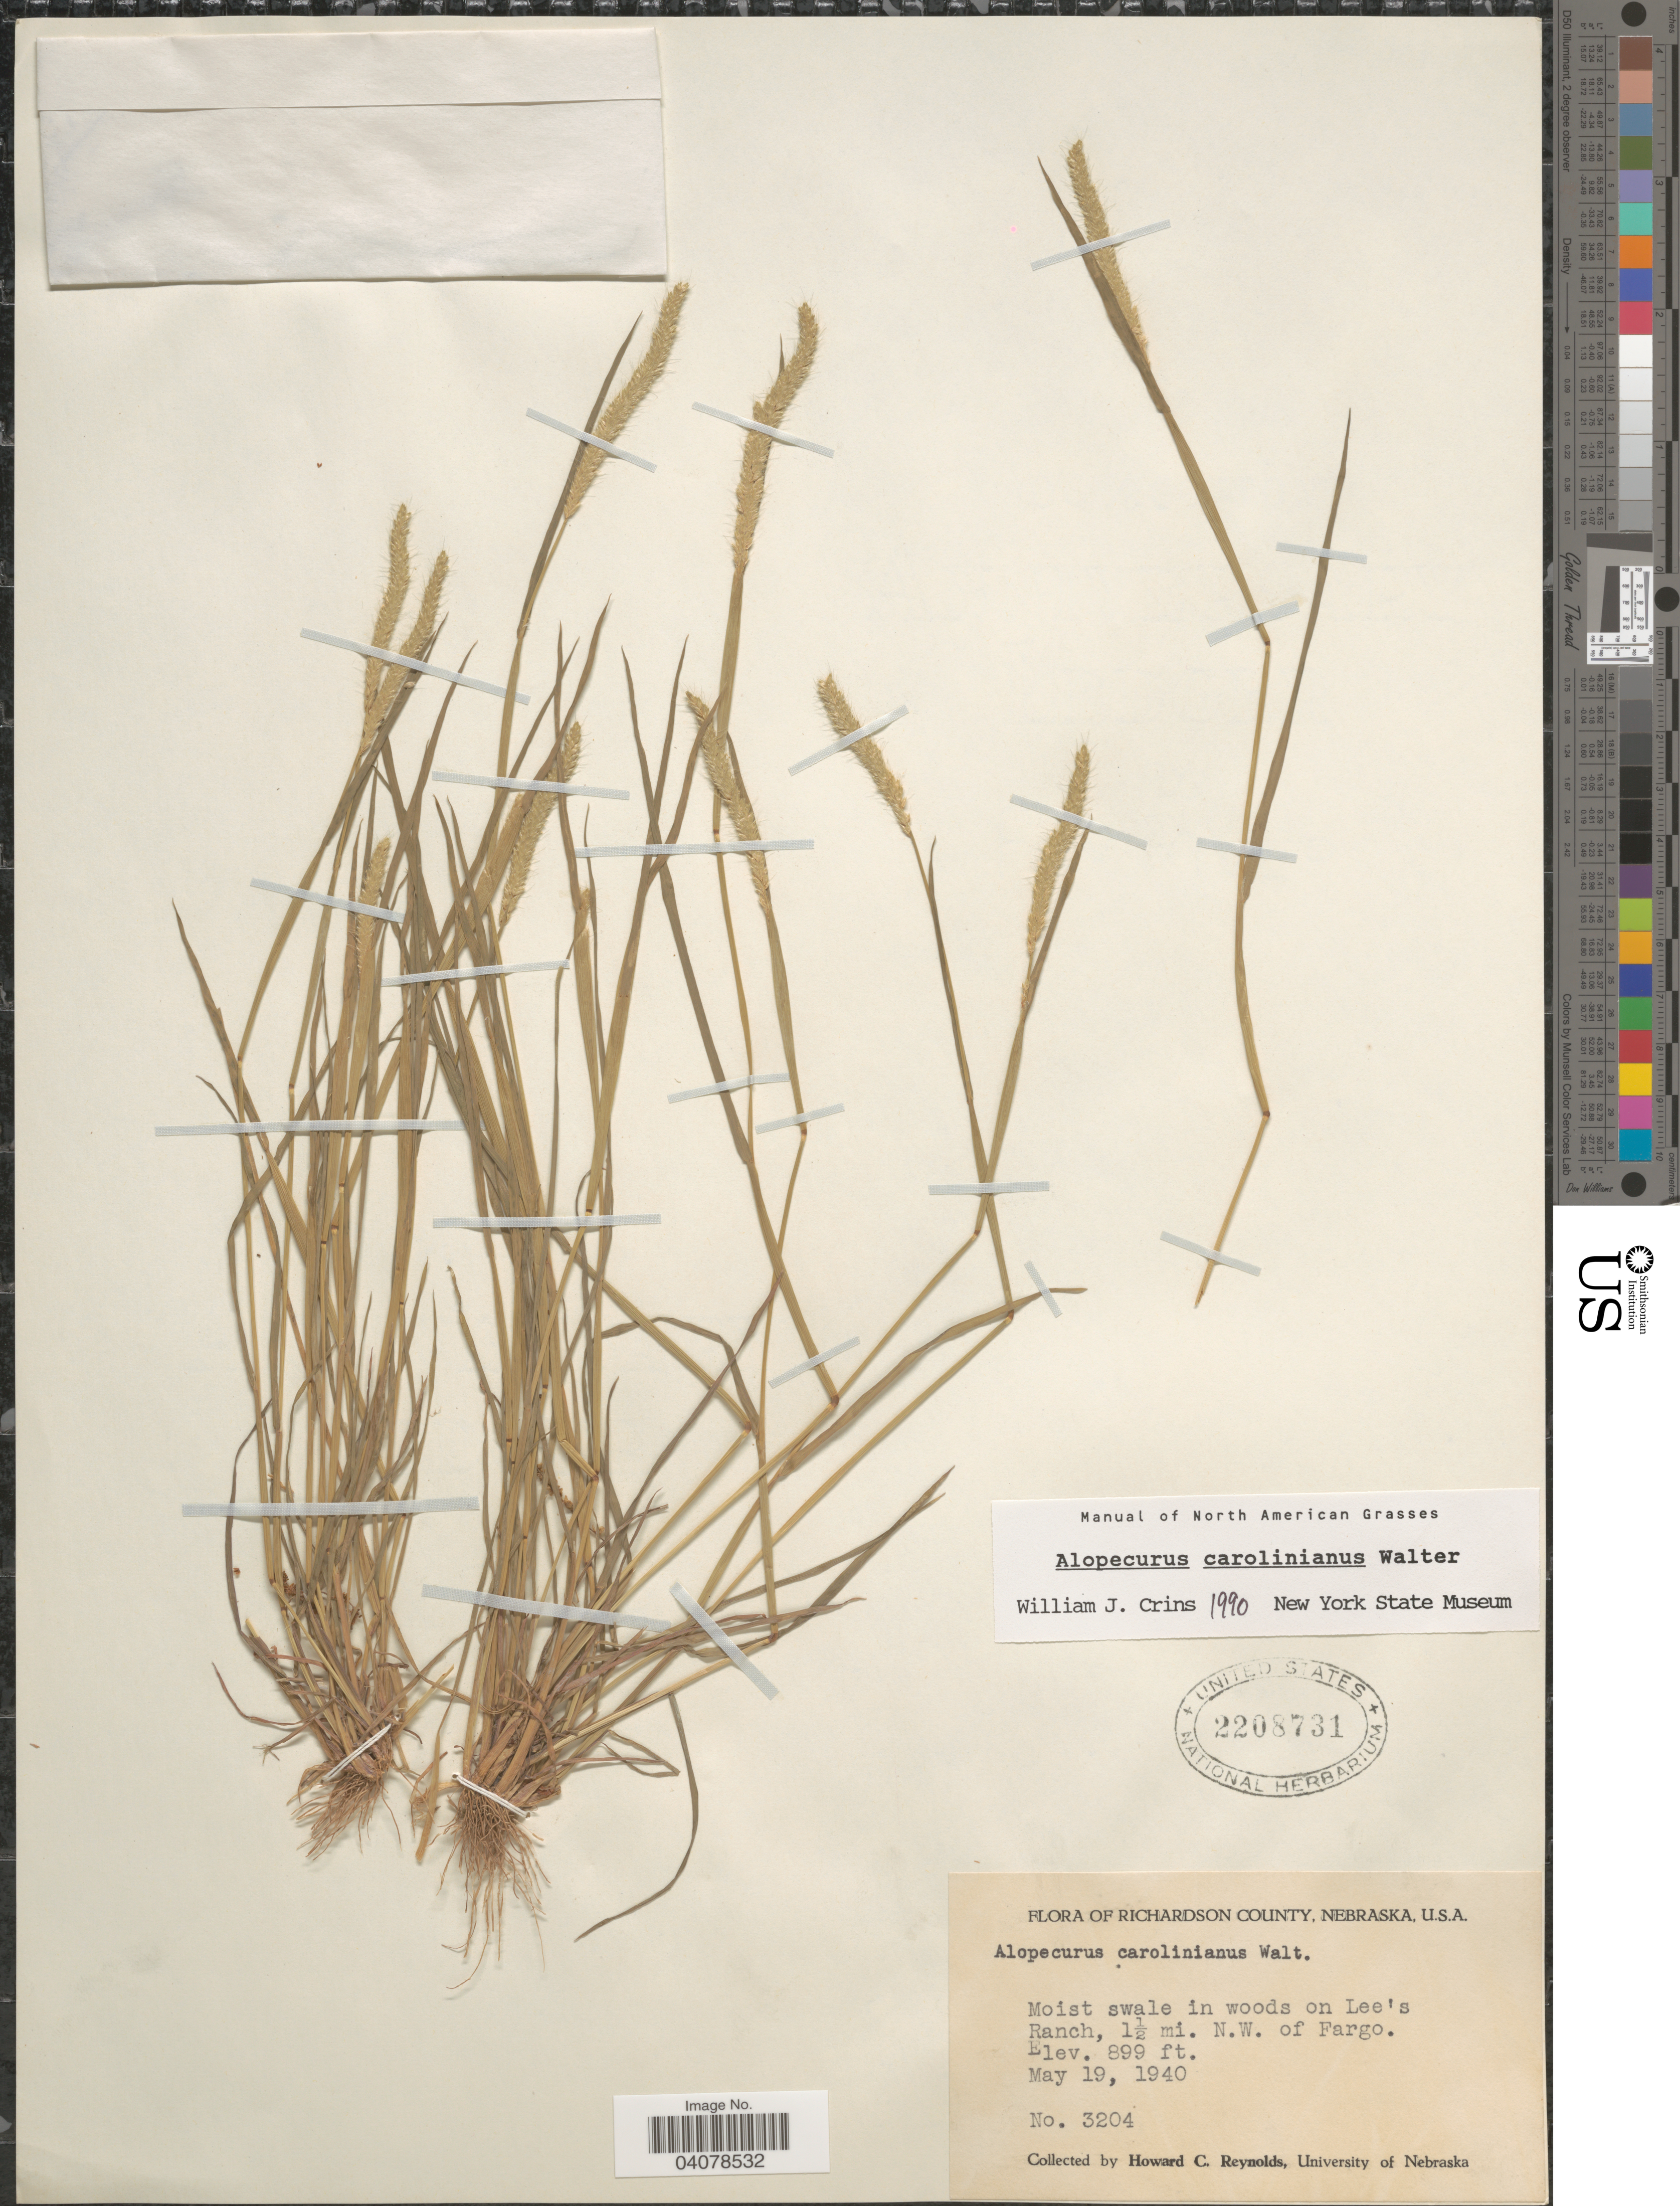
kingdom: Plantae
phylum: Tracheophyta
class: Liliopsida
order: Poales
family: Poaceae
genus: Alopecurus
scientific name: Alopecurus carolinianus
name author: Walter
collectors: H. Reynolds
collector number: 3204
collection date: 1940-05-19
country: United States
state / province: Nebraska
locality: Richardson County. Moist swale in woods on Lee's Ranch, 1 1/2 mi. N.W. of Fargo.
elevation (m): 274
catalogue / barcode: US 2208731